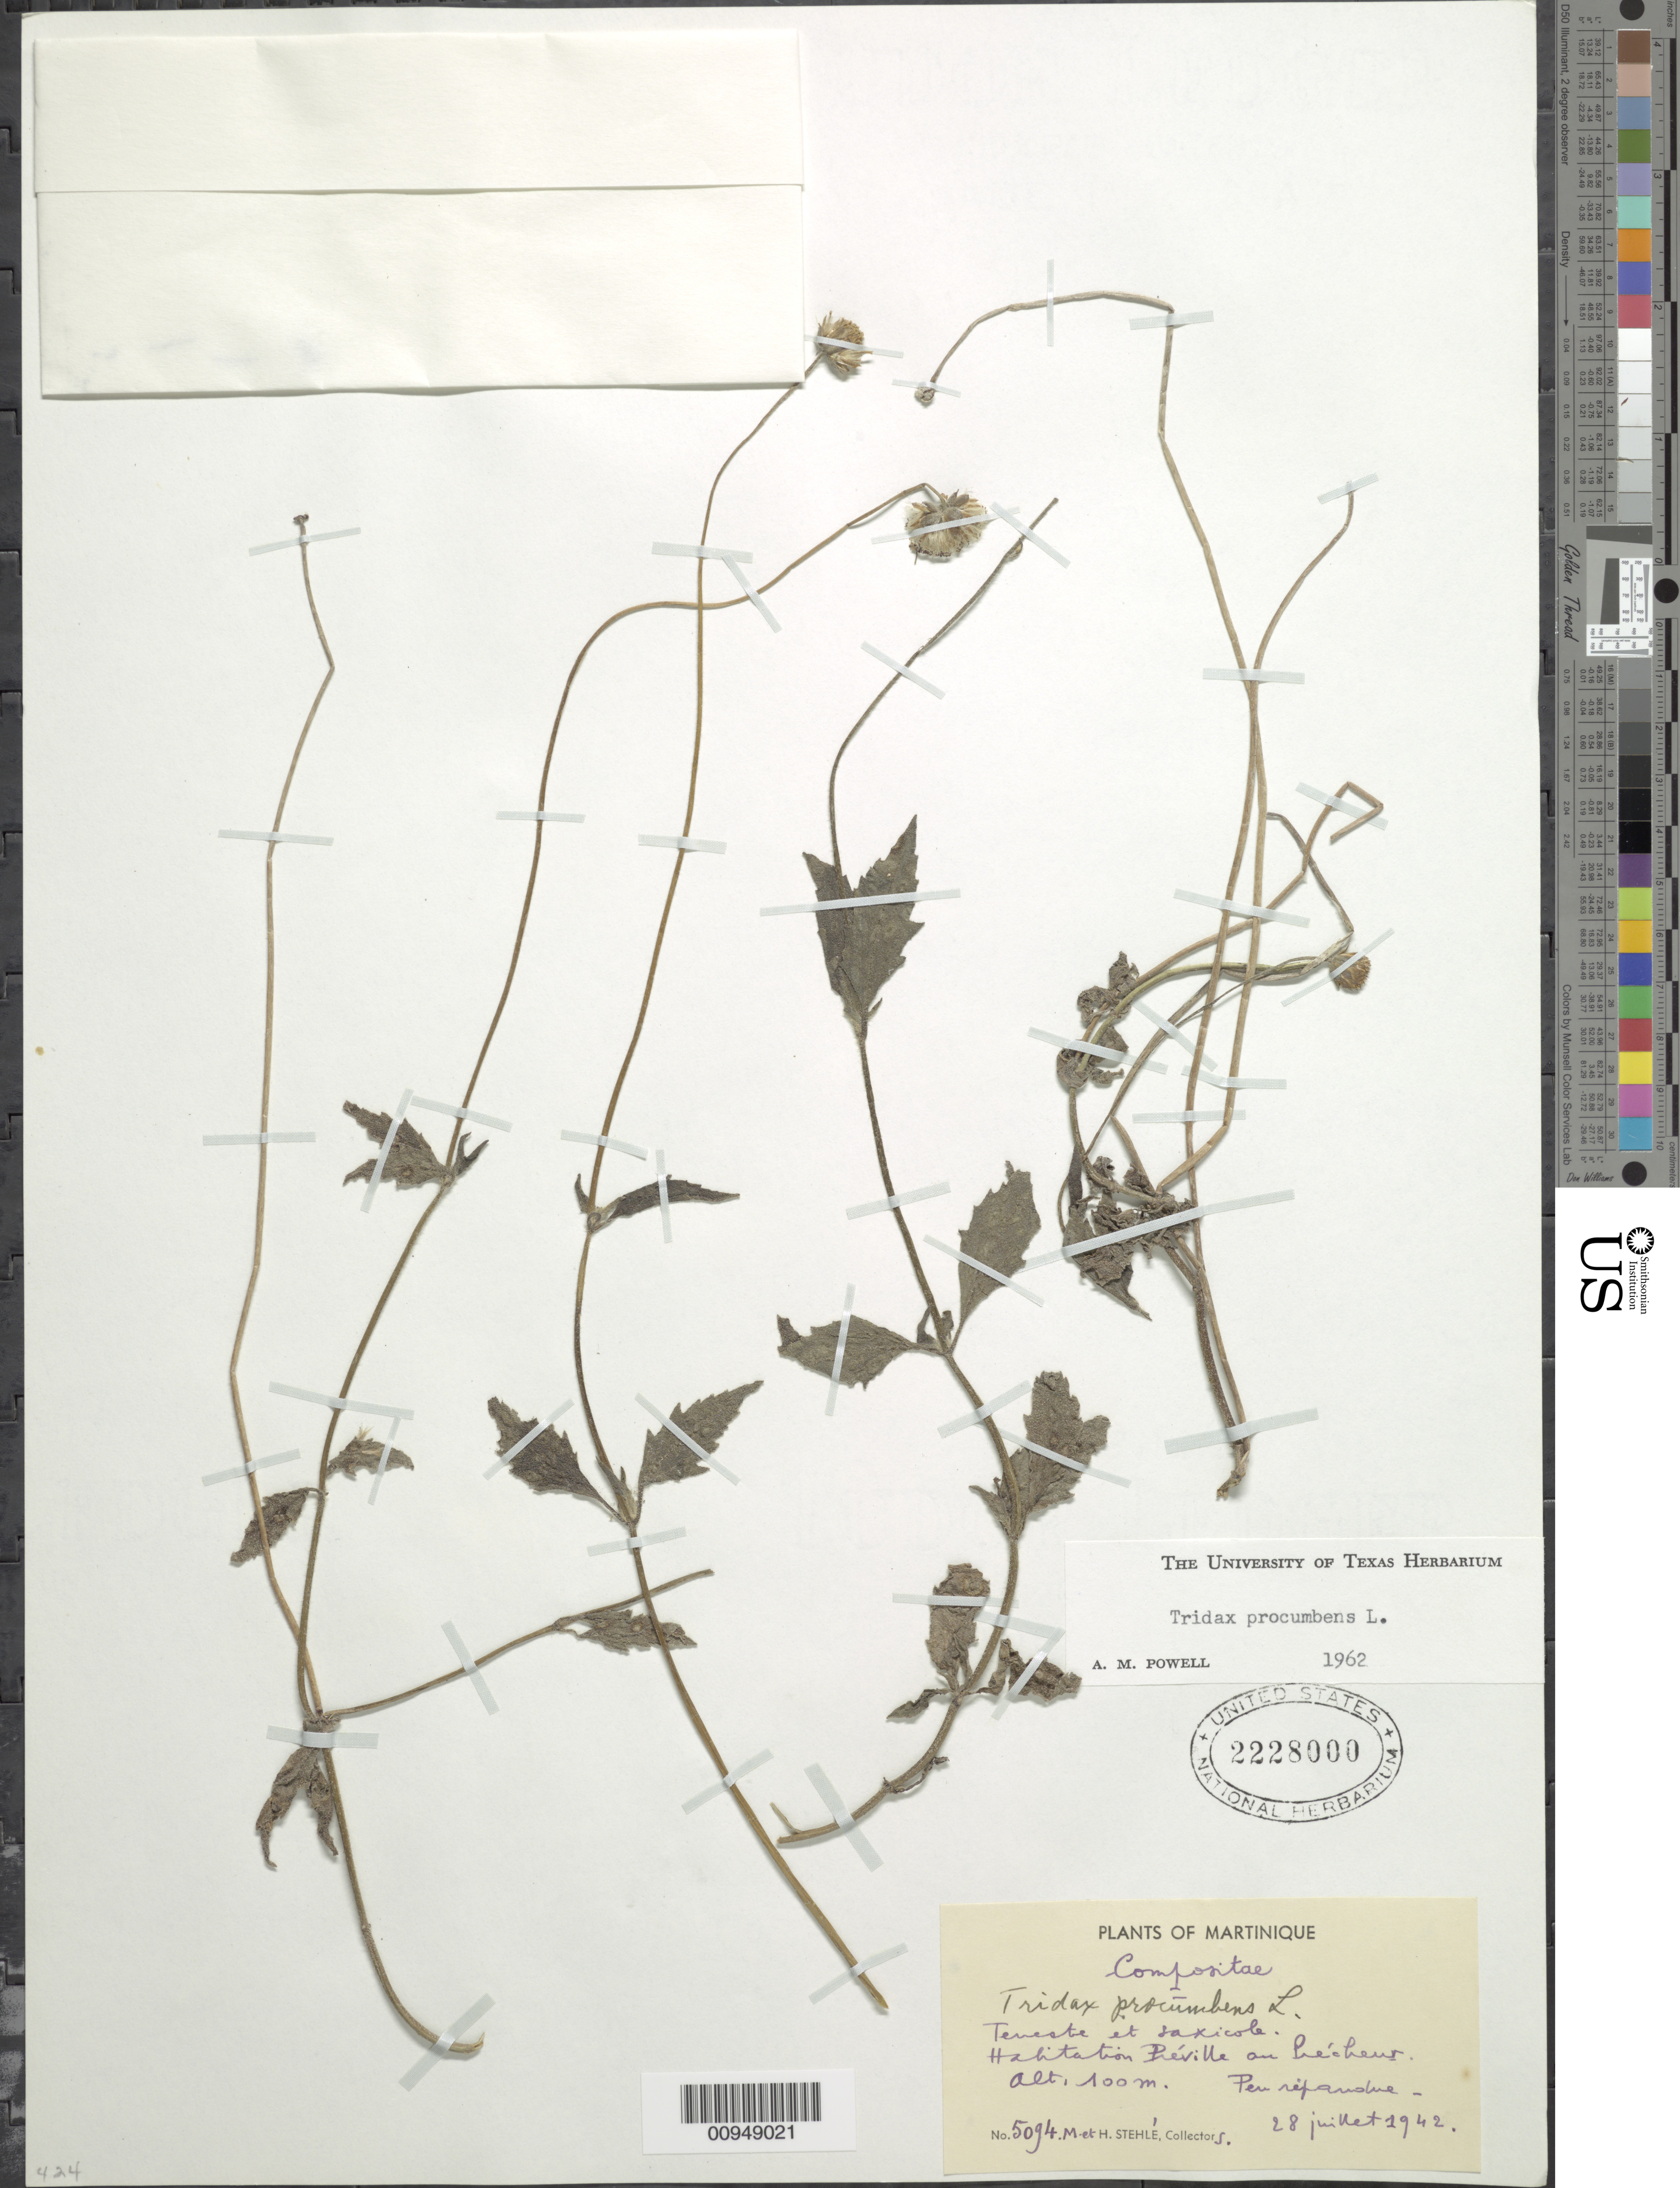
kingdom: Plantae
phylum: Tracheophyta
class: Magnoliopsida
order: Asterales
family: Asteraceae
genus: Tridax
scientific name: Tridax procumbens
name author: L.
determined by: Powell, A. M.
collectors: H. Stehlé & M. Stehlé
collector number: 5094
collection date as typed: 28 Jul 1942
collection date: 1942-07-28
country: Martinique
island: Martinique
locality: habitation Preéville au Précheur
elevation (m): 100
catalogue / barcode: US 2228000